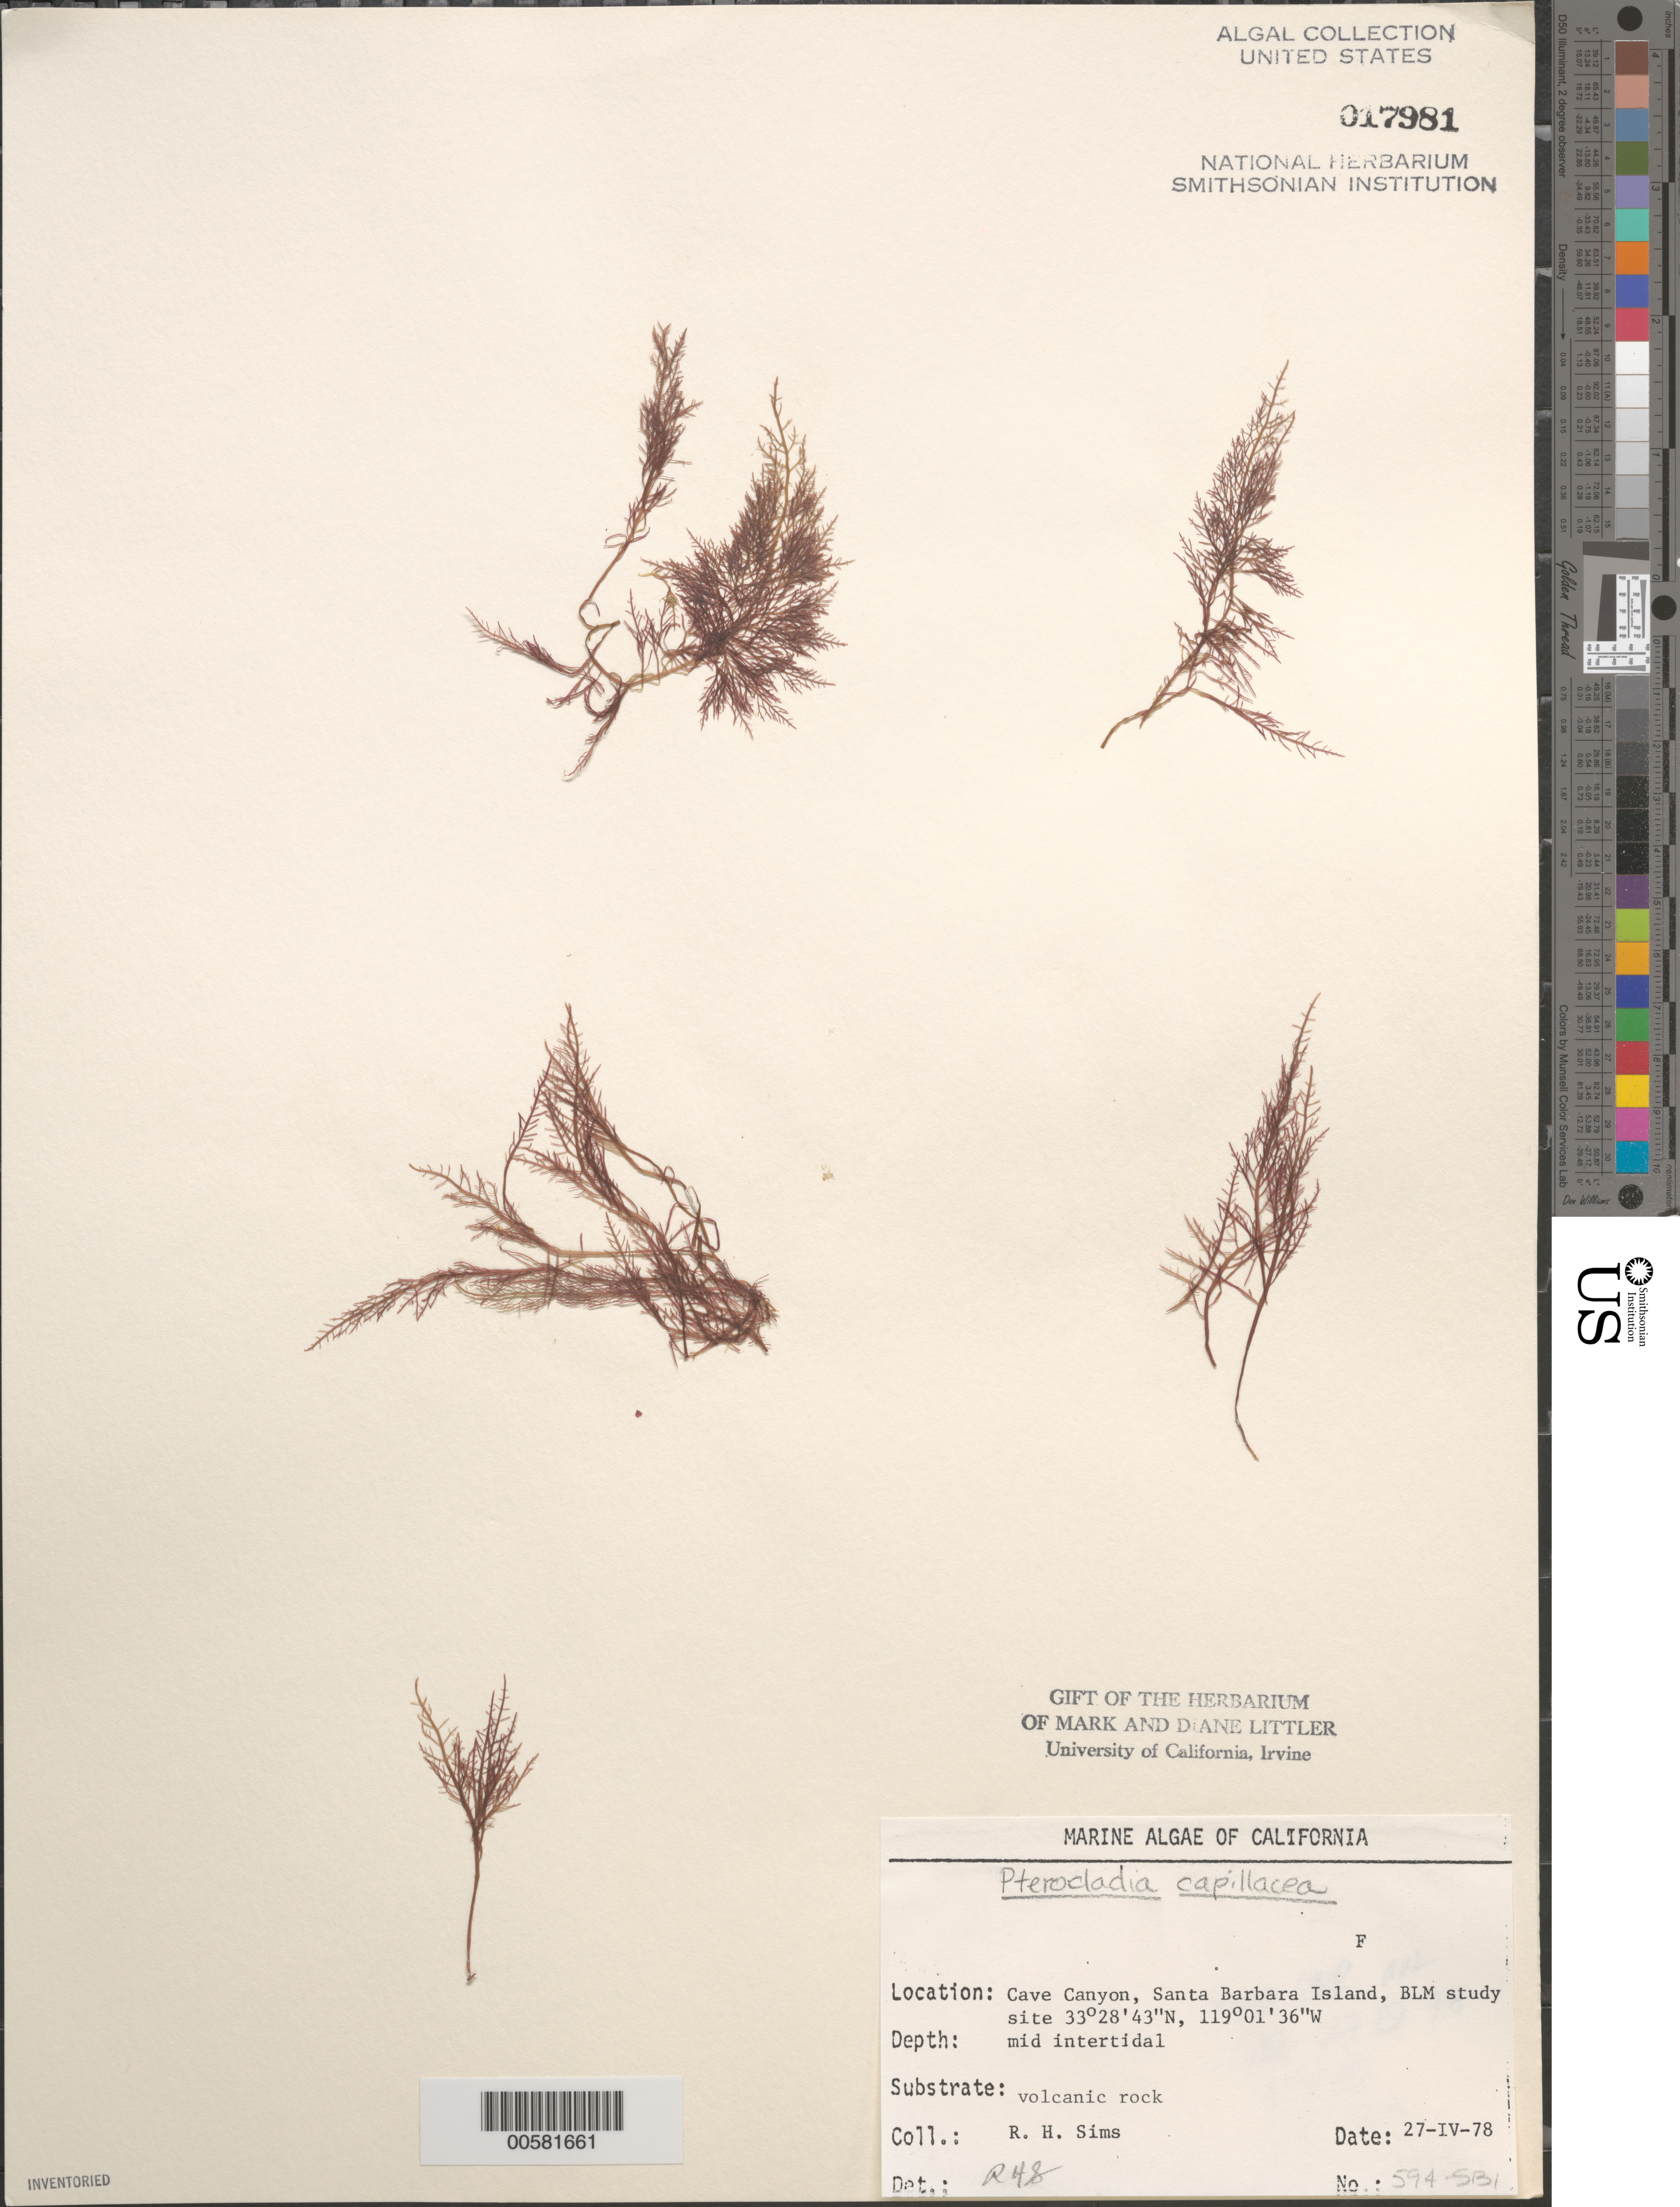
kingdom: Plantae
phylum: Rhodophyta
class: Florideophyceae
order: Gelidiales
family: Pterocladiaceae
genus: Pterocladiella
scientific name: Pterocladiella capillacea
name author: (S.G. Gmel.) Santelices & Hommers.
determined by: Algae name updating Project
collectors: R. H. Sims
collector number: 594-SBI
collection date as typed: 27 Apr 1978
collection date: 1978-04-27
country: United States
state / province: California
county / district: Santa Barbara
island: Santa Barbara Island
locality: Cave Canyon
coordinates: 33 28' 43" N, 119 01' 36" W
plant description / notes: BLM-SOCALBIGHT Rocky Intertidal Survey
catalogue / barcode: US 17981